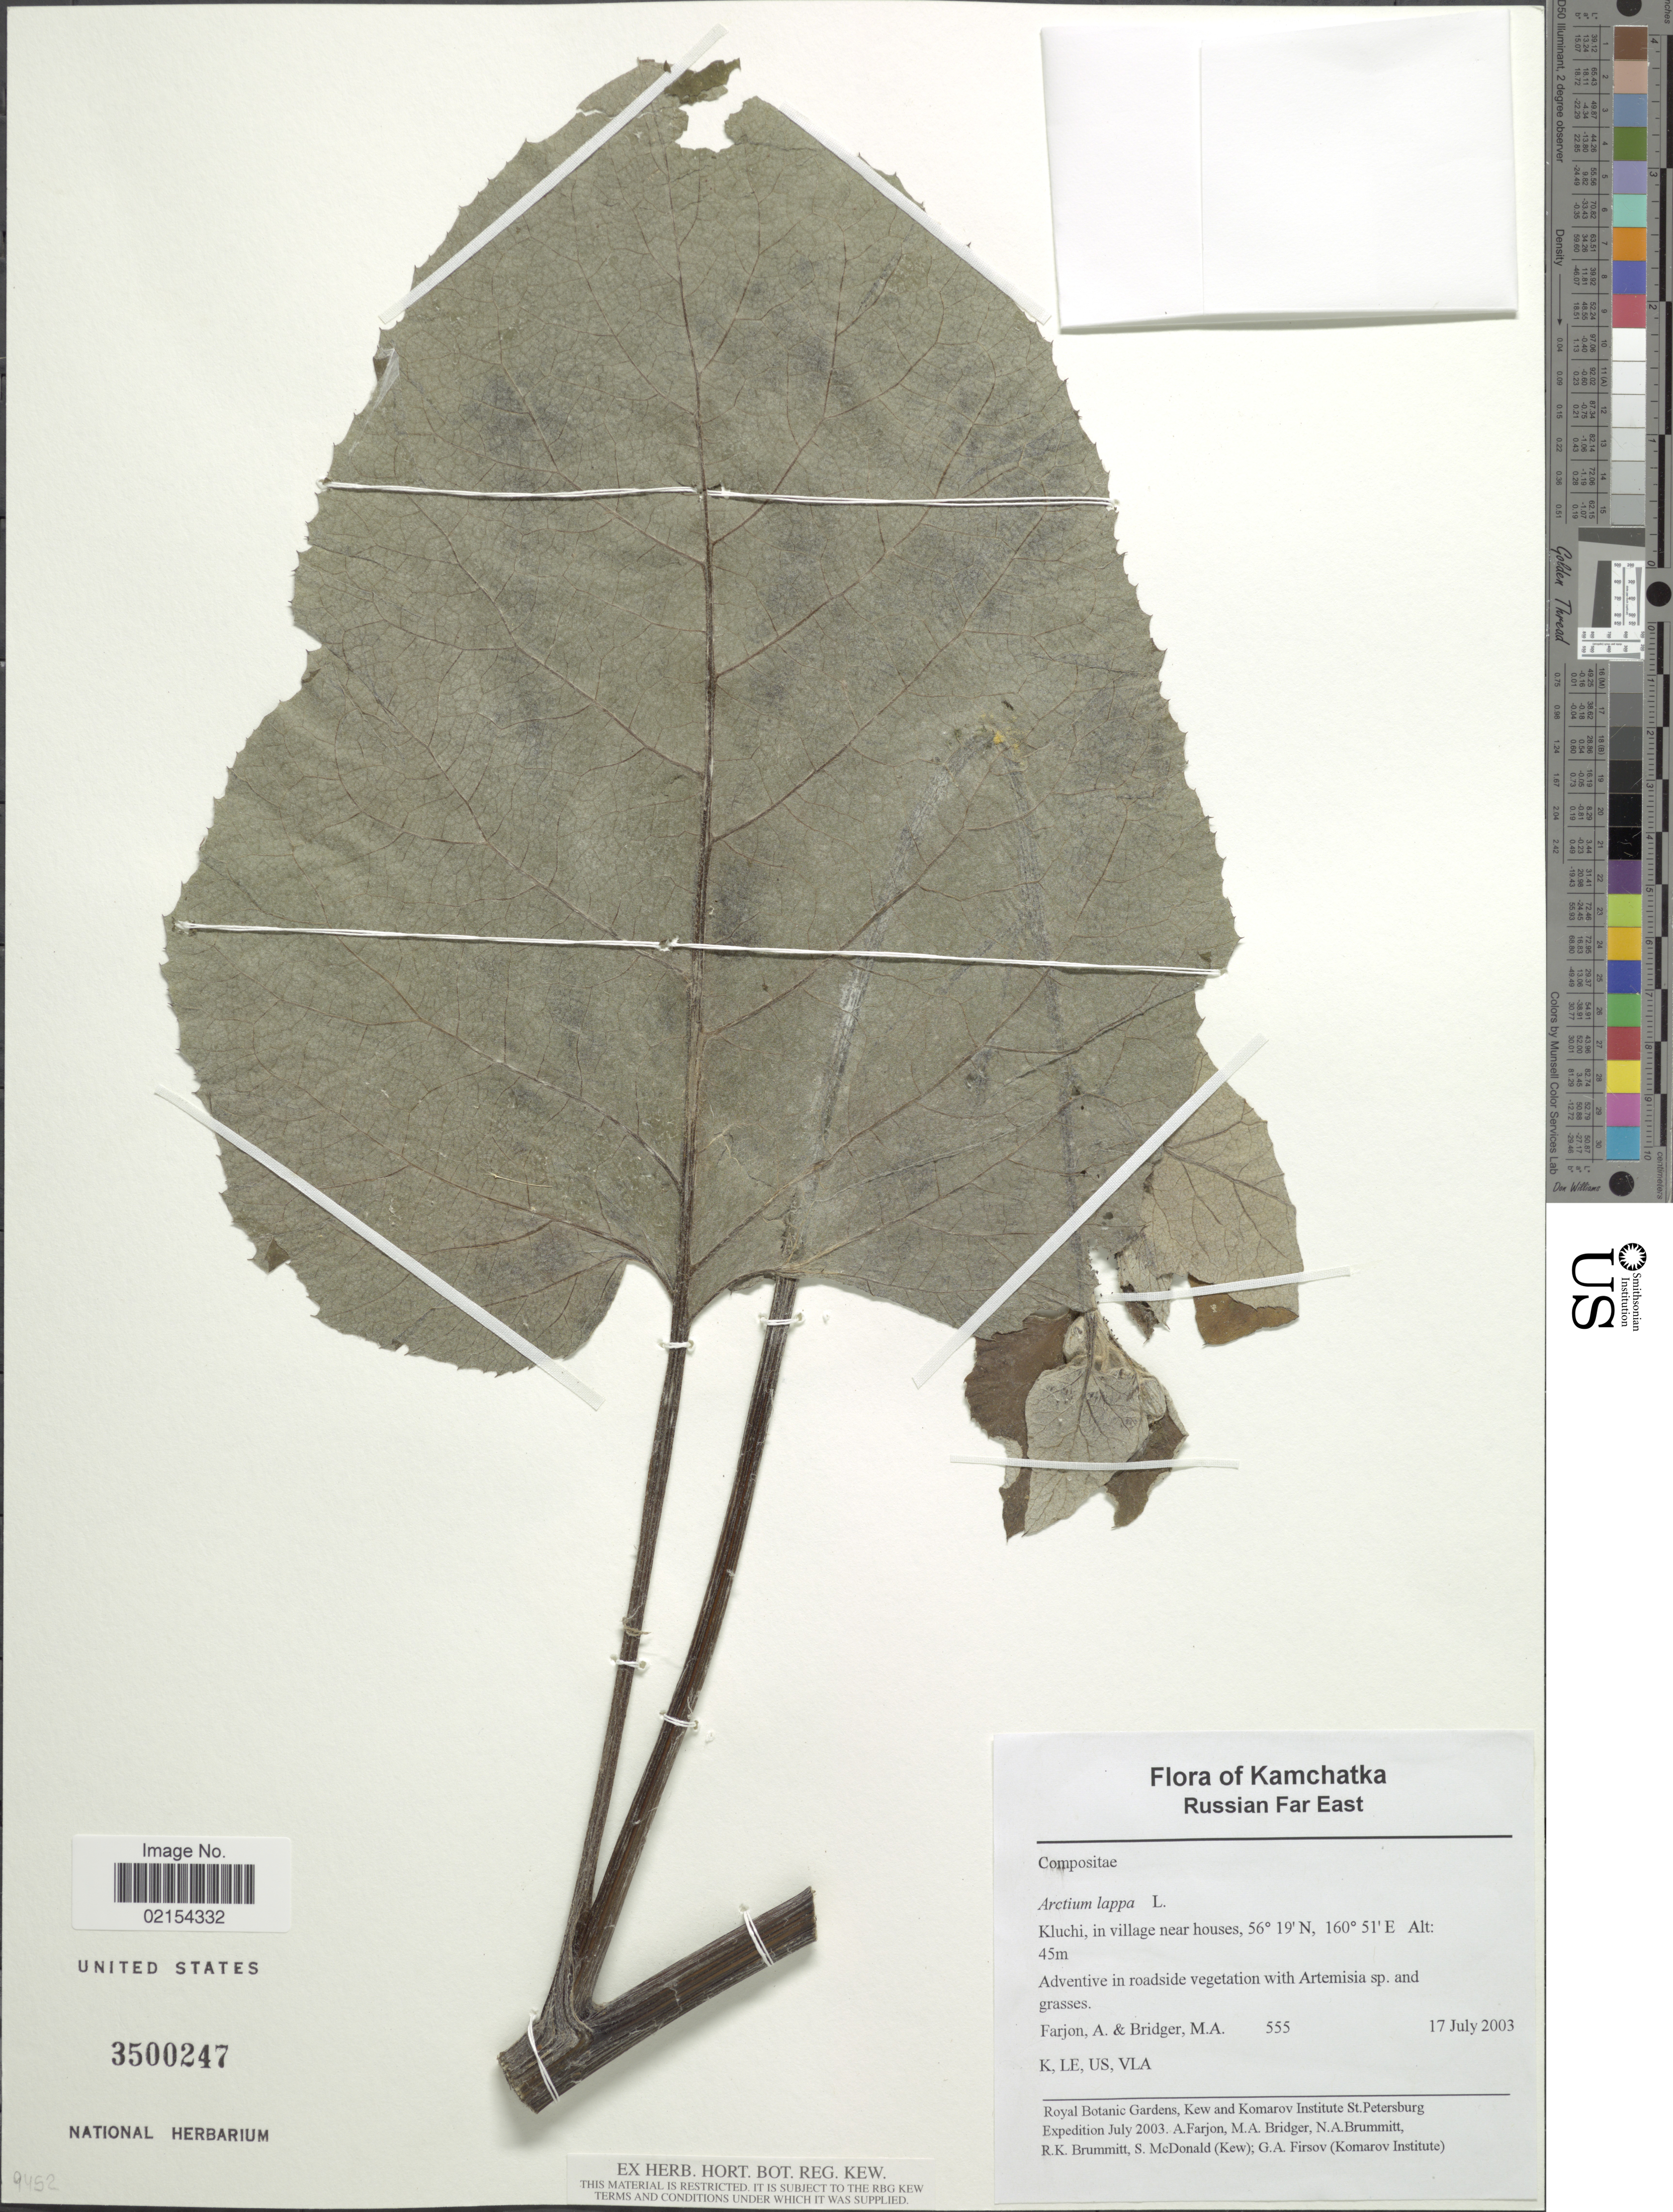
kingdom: Plantae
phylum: Tracheophyta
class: Magnoliopsida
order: Asterales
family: Asteraceae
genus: Arctium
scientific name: Arctium lappa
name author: L.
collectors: A. K. Farjon & M. Bridger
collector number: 555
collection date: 2003-07-17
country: Russian Federation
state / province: Kamchatka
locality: Kluchi, in village near houses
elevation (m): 45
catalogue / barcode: US 3500247